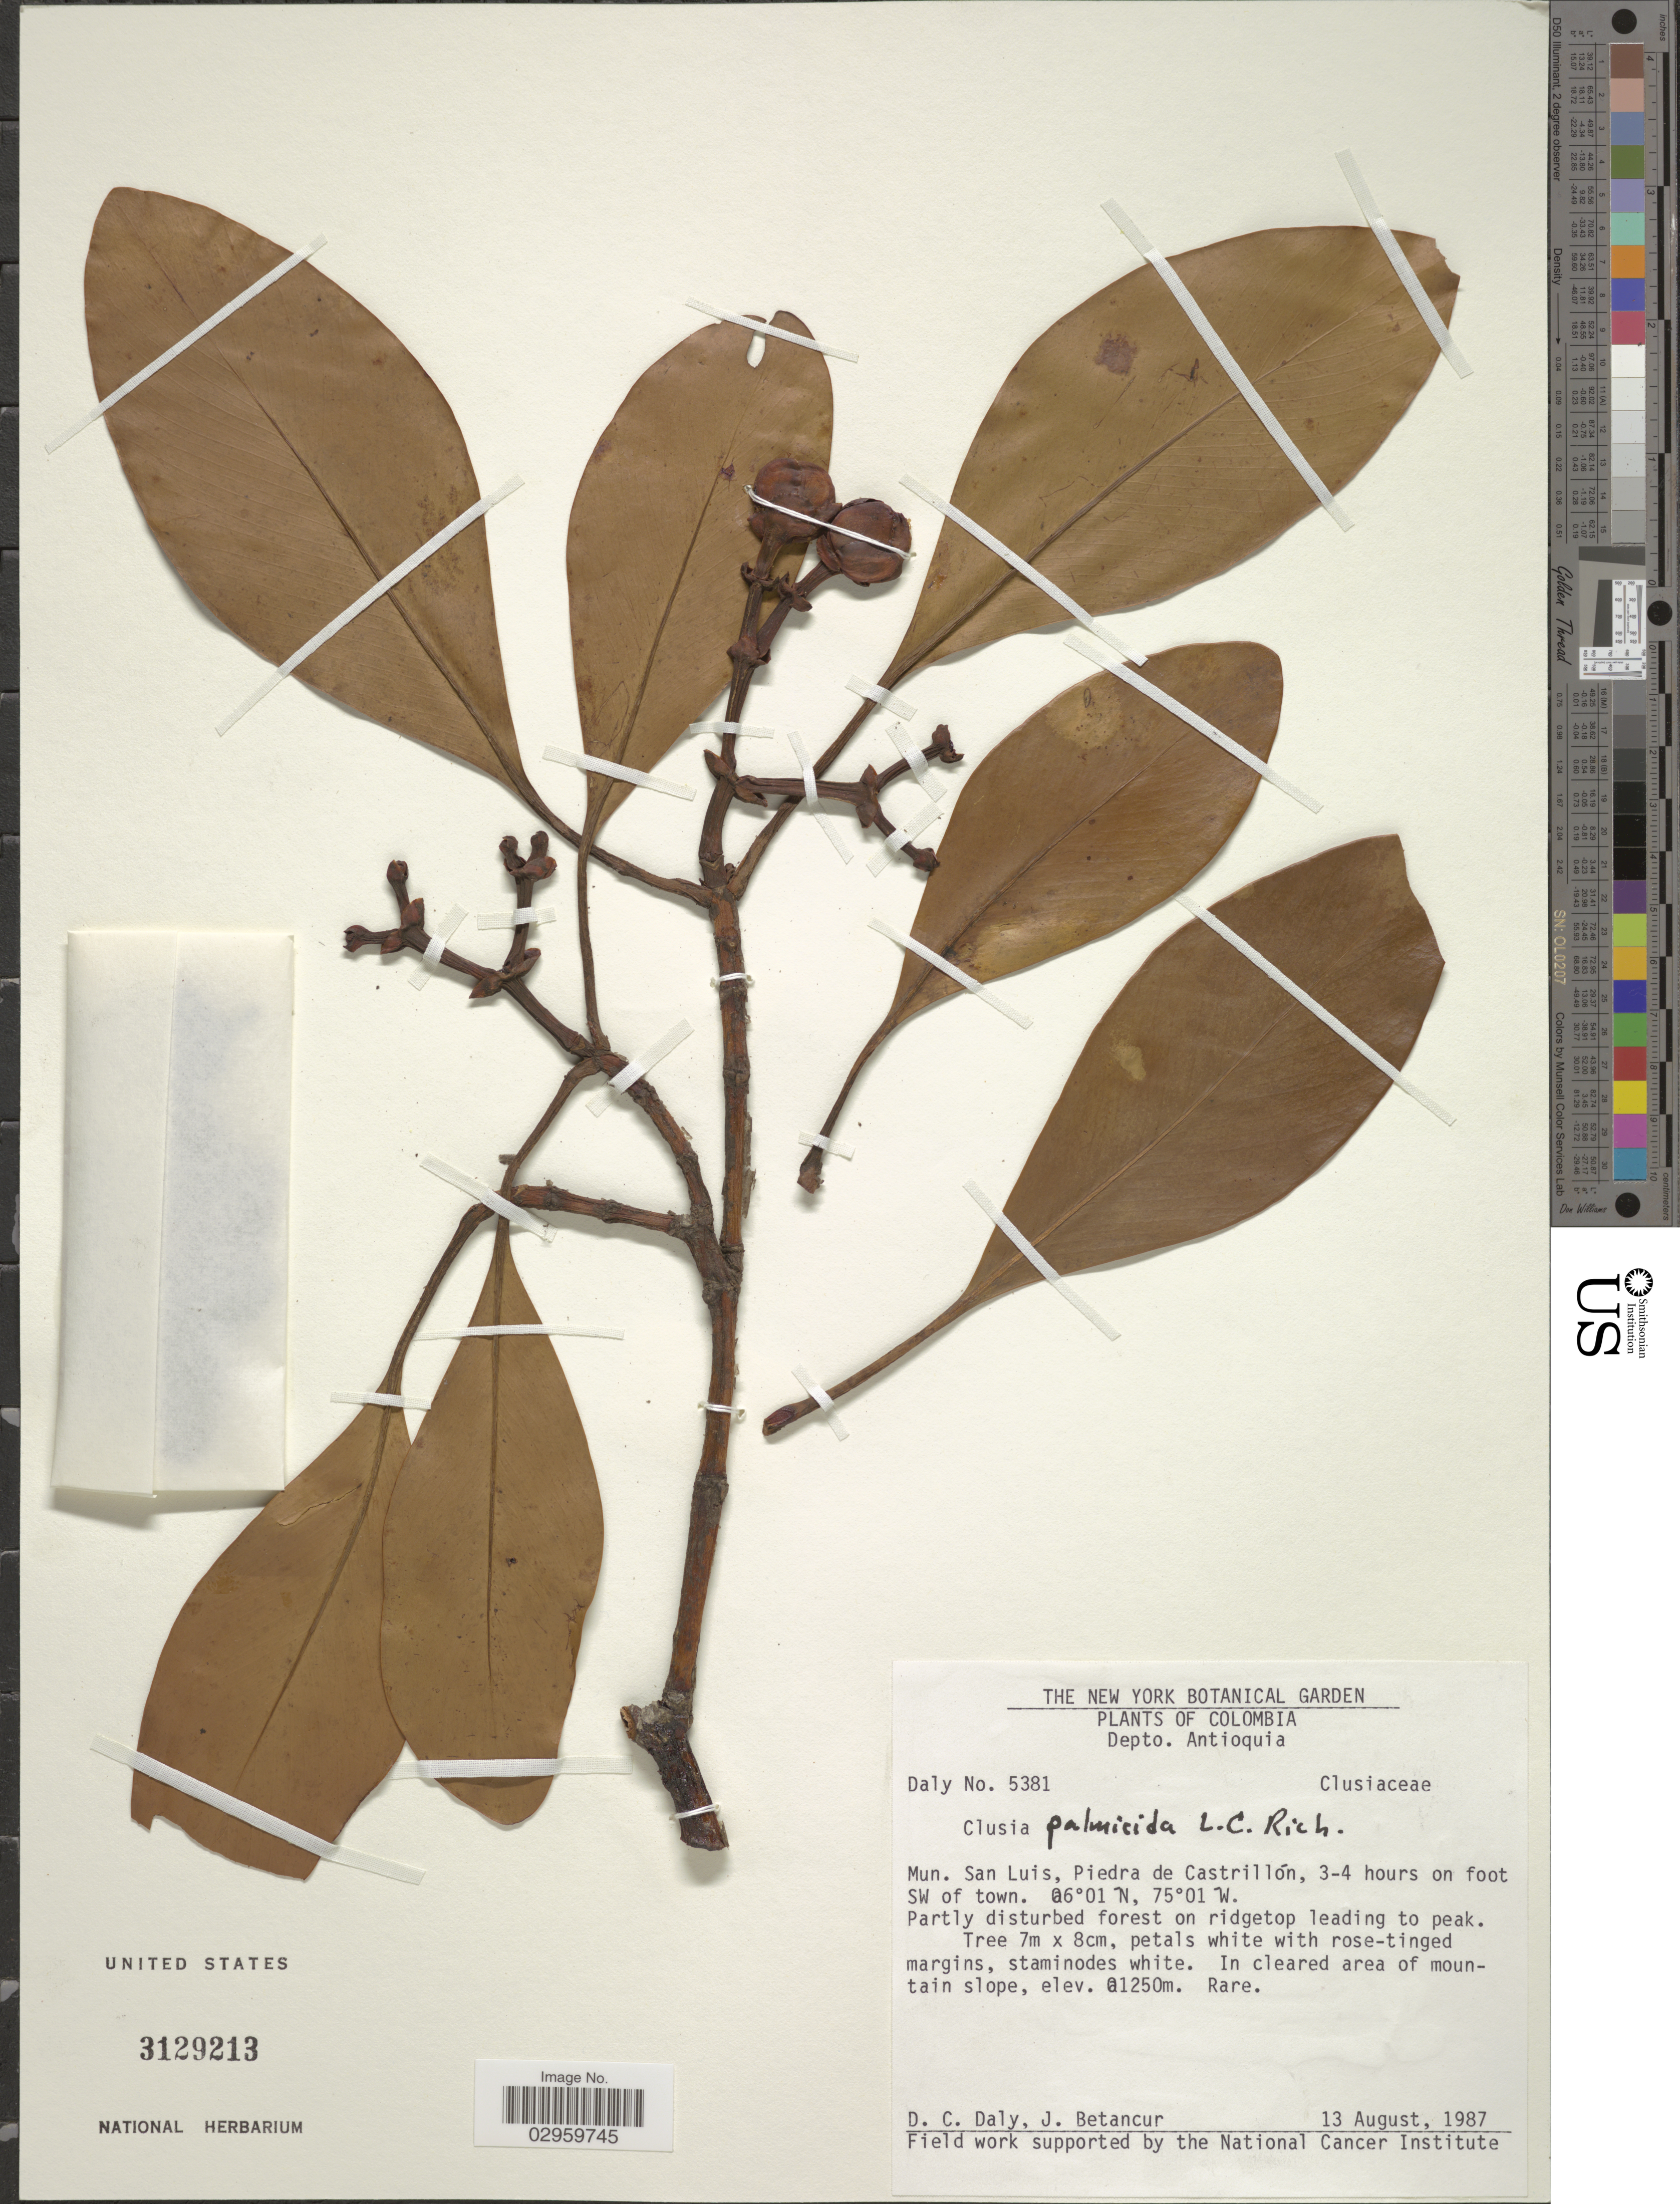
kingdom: Plantae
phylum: Tracheophyta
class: Magnoliopsida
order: Malpighiales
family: Clusiaceae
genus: Clusia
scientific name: Clusia palmicida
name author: Rich.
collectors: D. C. Daly & J. Betancur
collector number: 5381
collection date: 1987-08-13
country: Colombia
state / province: Antioquia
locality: Depto. Antioquia. Mun. San Luis, Piedra de Castrillón, 3-4 hours on foot SW of town.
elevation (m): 1250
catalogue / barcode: US 3129213